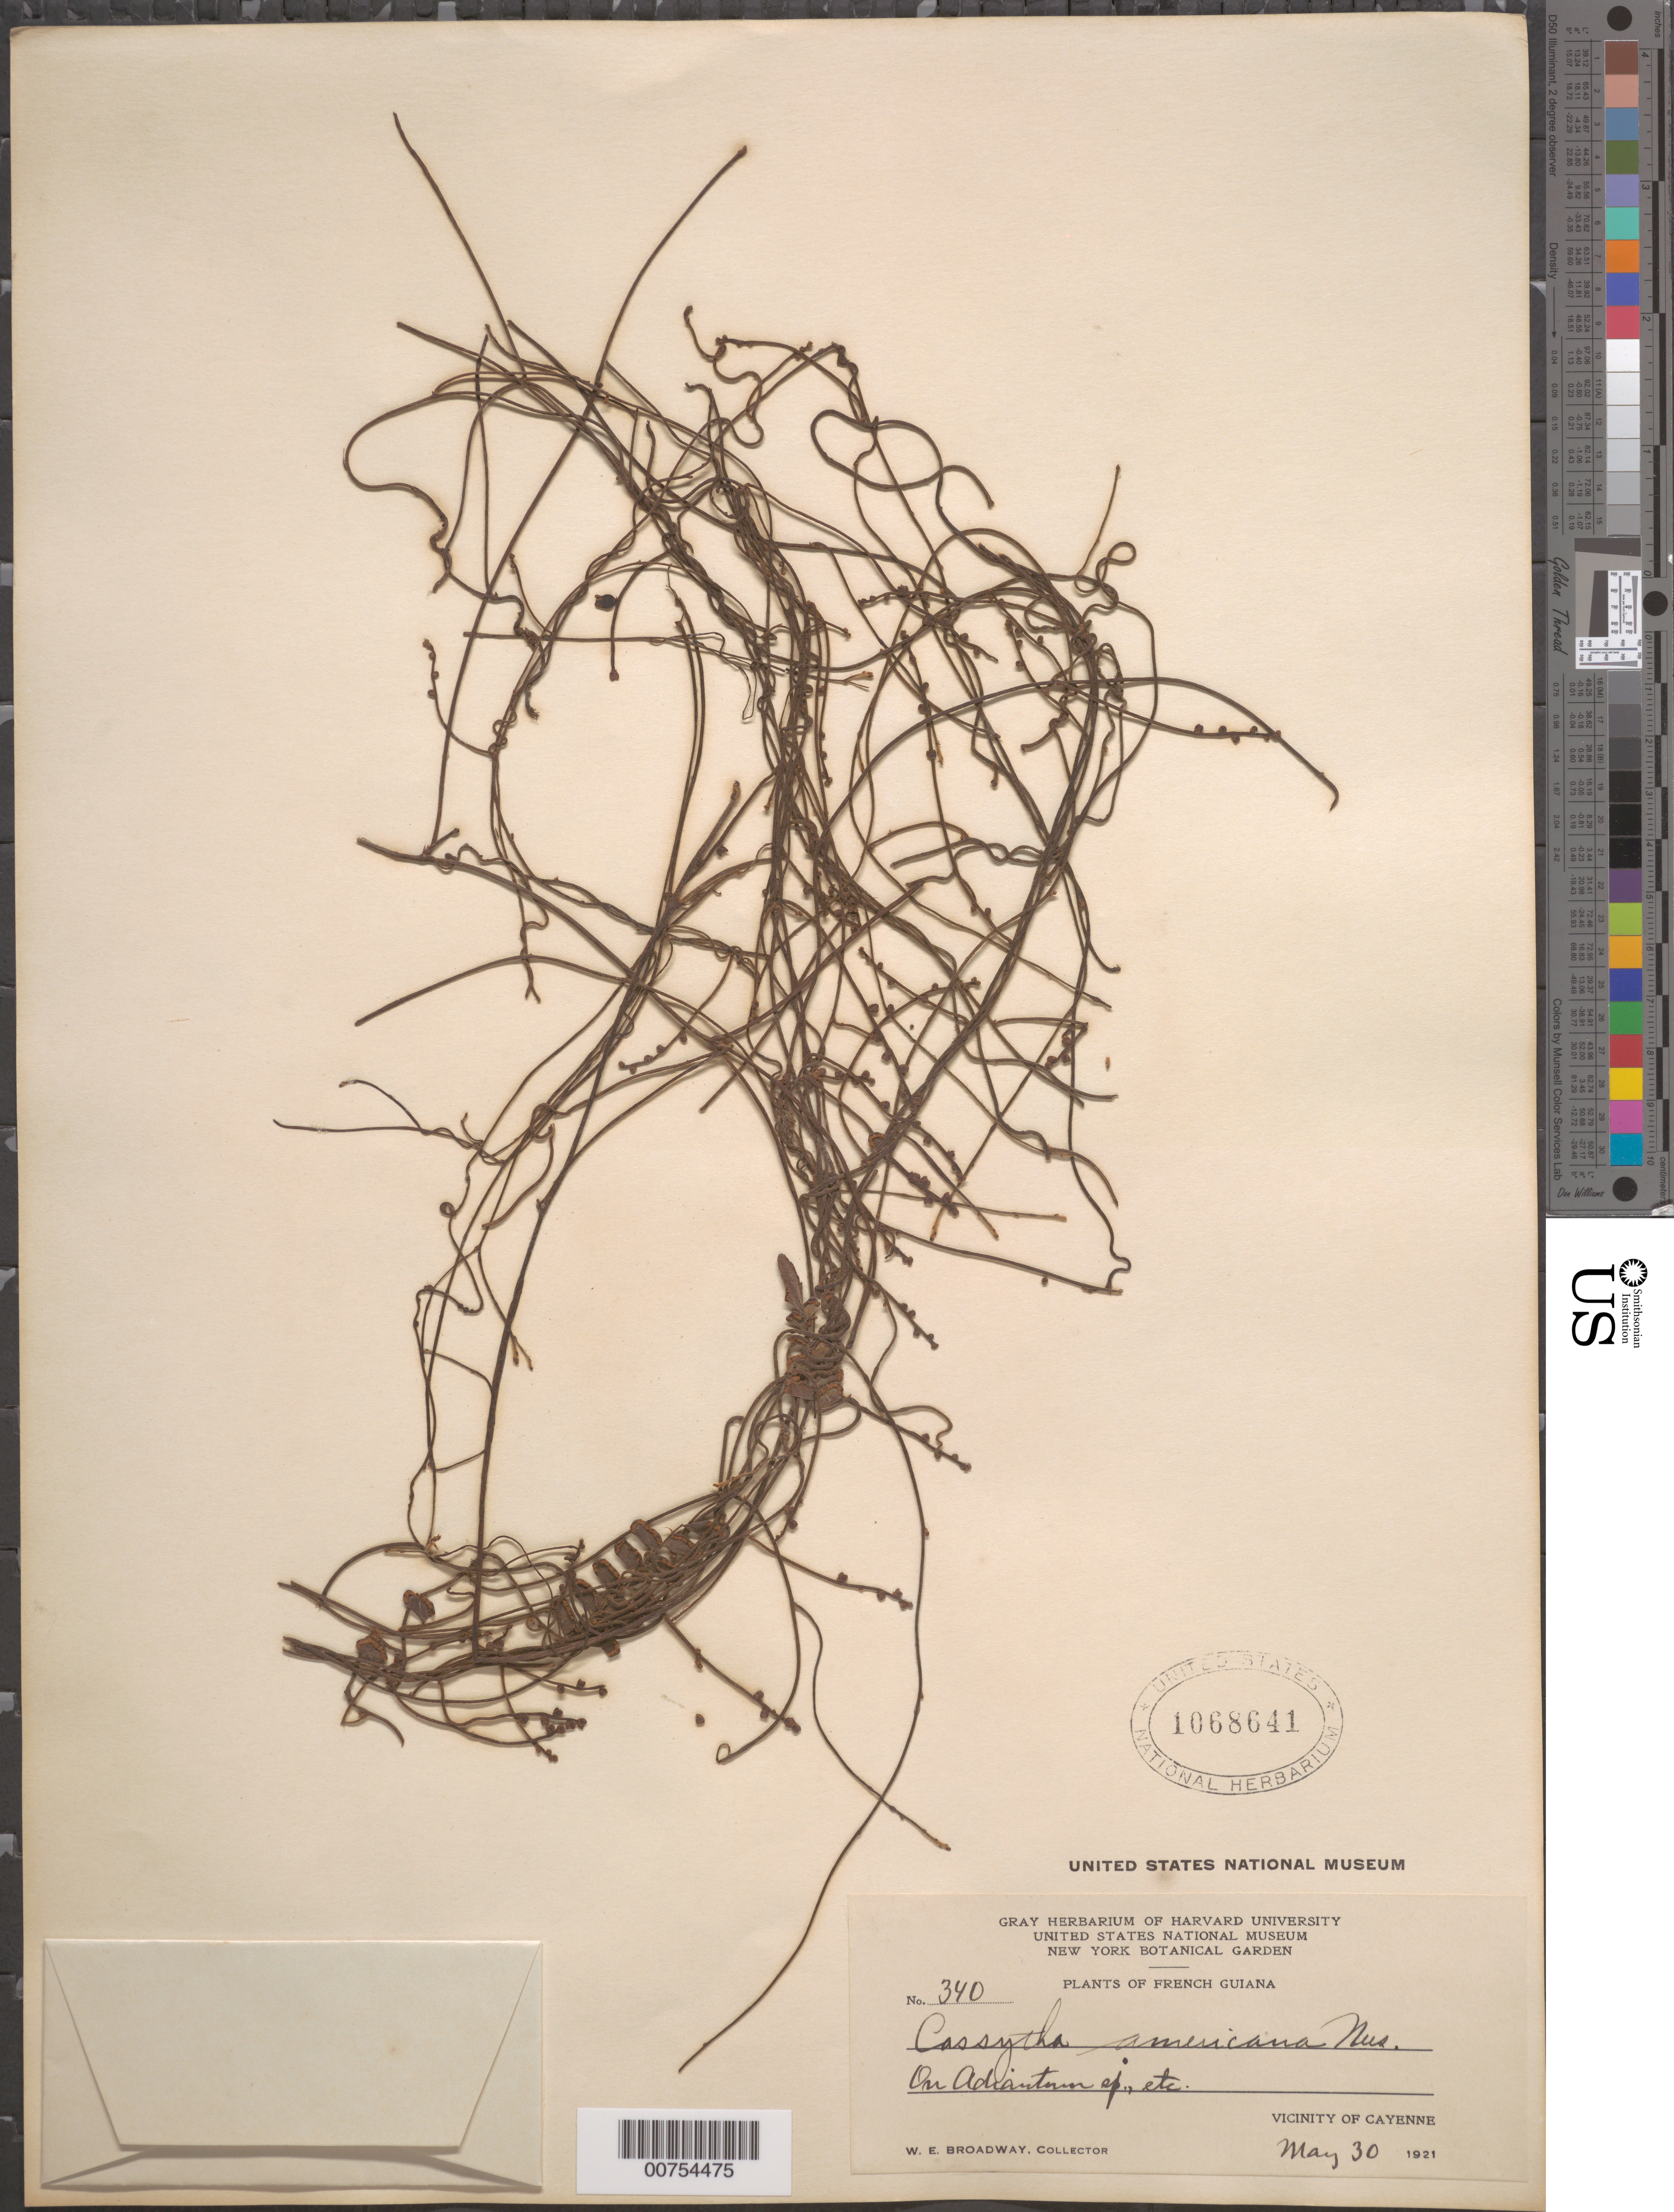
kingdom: Plantae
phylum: Tracheophyta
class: Magnoliopsida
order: Laurales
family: Lauraceae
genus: Cassytha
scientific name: Cassytha americana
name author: Nees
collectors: W. E. Broadway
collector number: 340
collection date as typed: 30-May-21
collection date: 1921-05-30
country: French Guiana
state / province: Cayenne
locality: Cayenne, vic.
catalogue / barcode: US 1068641